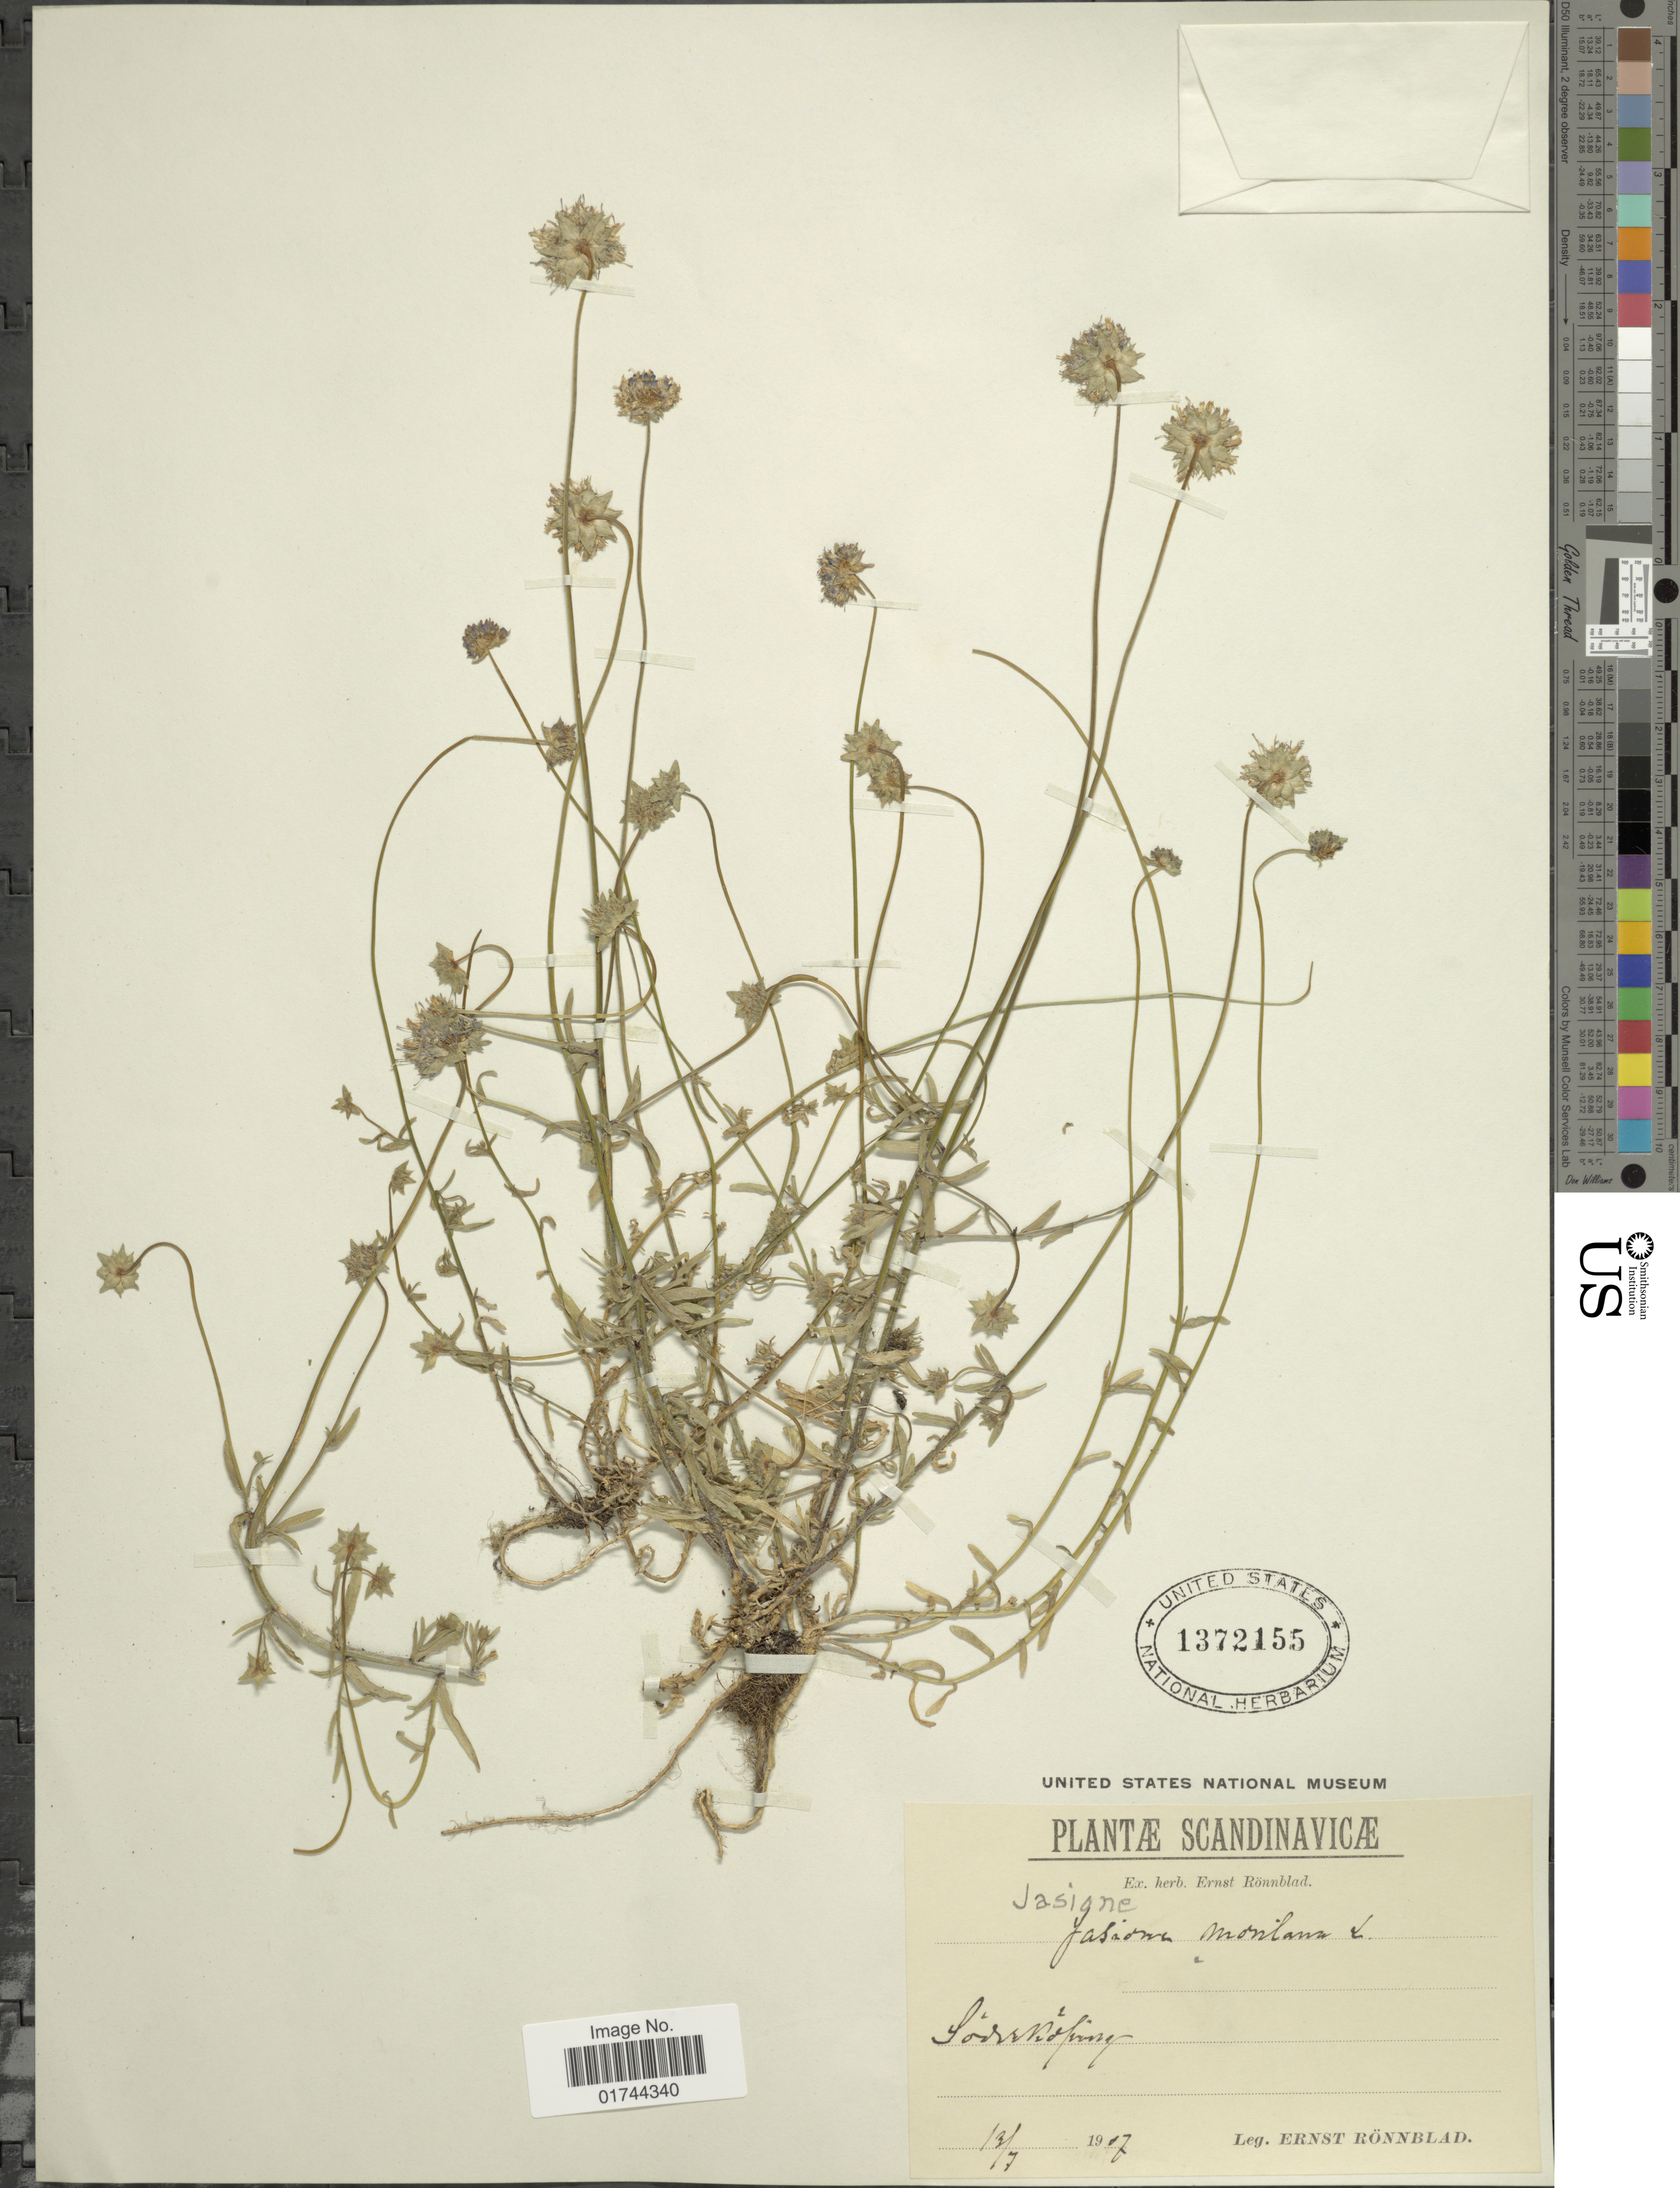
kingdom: Plantae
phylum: Tracheophyta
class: Magnoliopsida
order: Asterales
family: Asteraceae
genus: Jasonia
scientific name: Jasonia montana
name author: (Vahl) Botsch.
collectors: E. Rönnblad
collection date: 1907-07-13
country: Sweden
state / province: Östergötland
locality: Scandinavicae, Sodrmafvang [interpreted]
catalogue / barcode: US 1372155